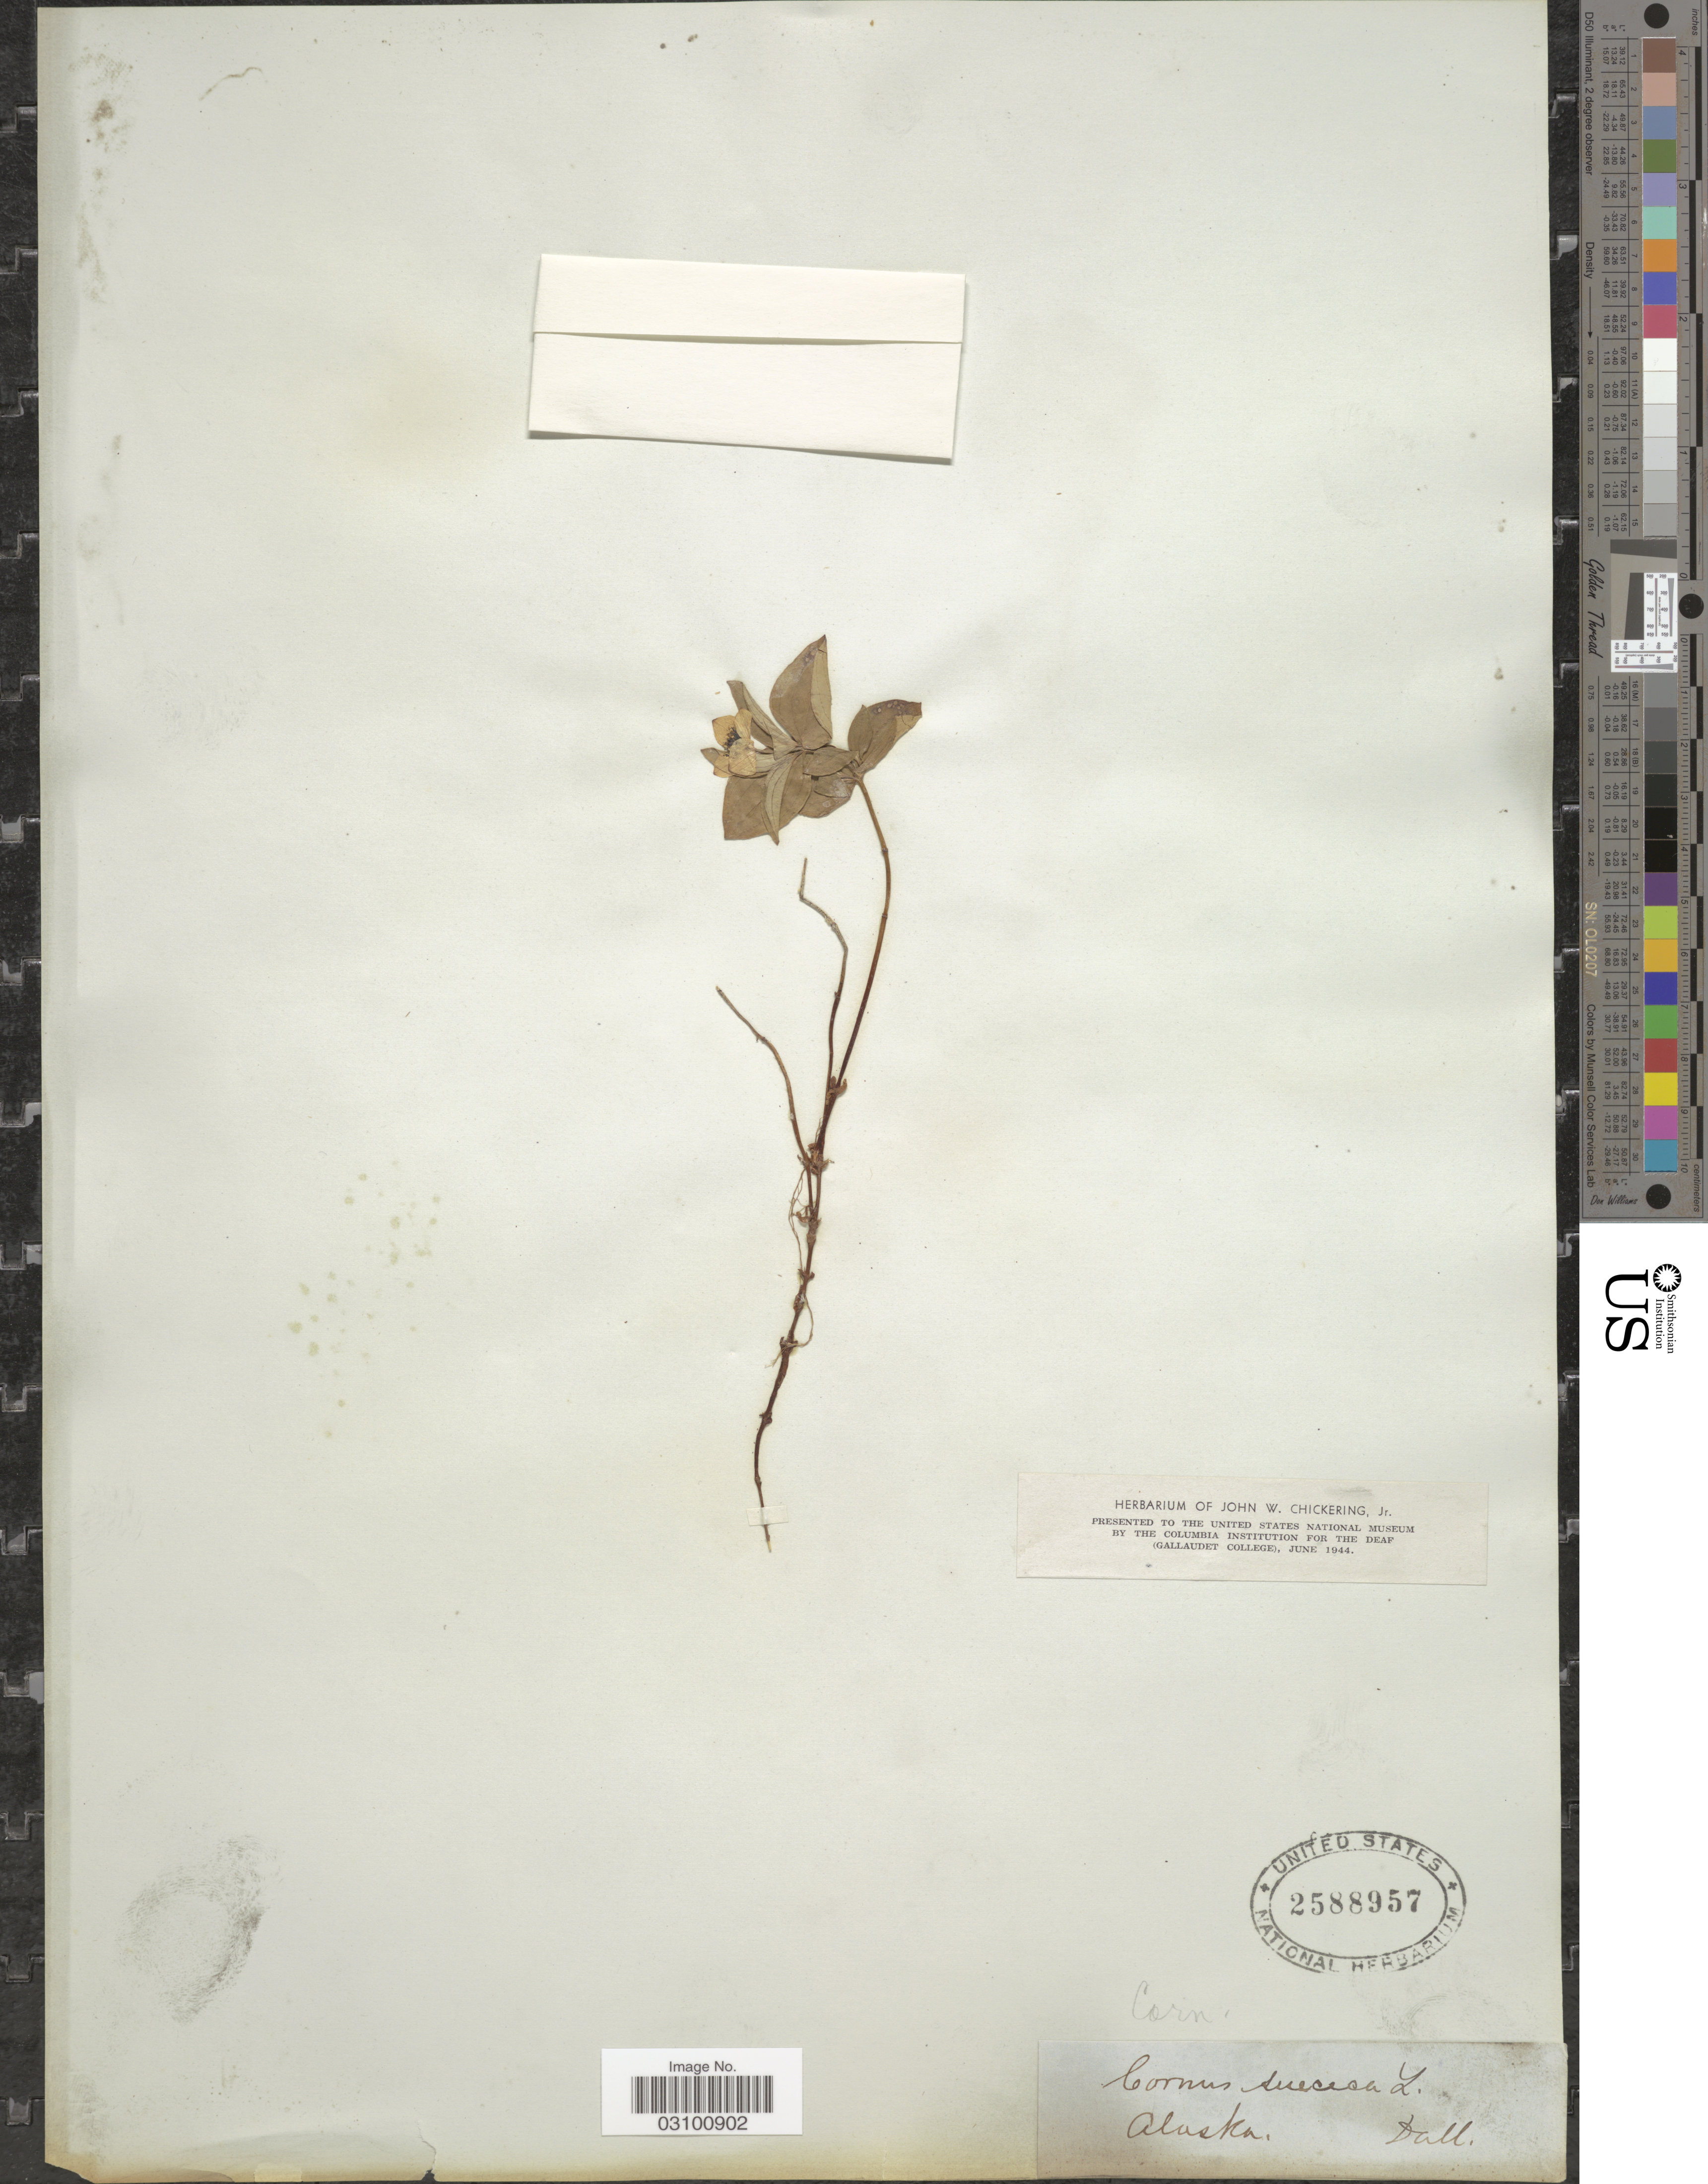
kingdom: Plantae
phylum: Tracheophyta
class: Magnoliopsida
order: Cornales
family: Cornaceae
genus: Cornus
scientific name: Cornus suecica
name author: L.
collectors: -. Dall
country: United States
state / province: Alaska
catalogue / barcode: US 2588957